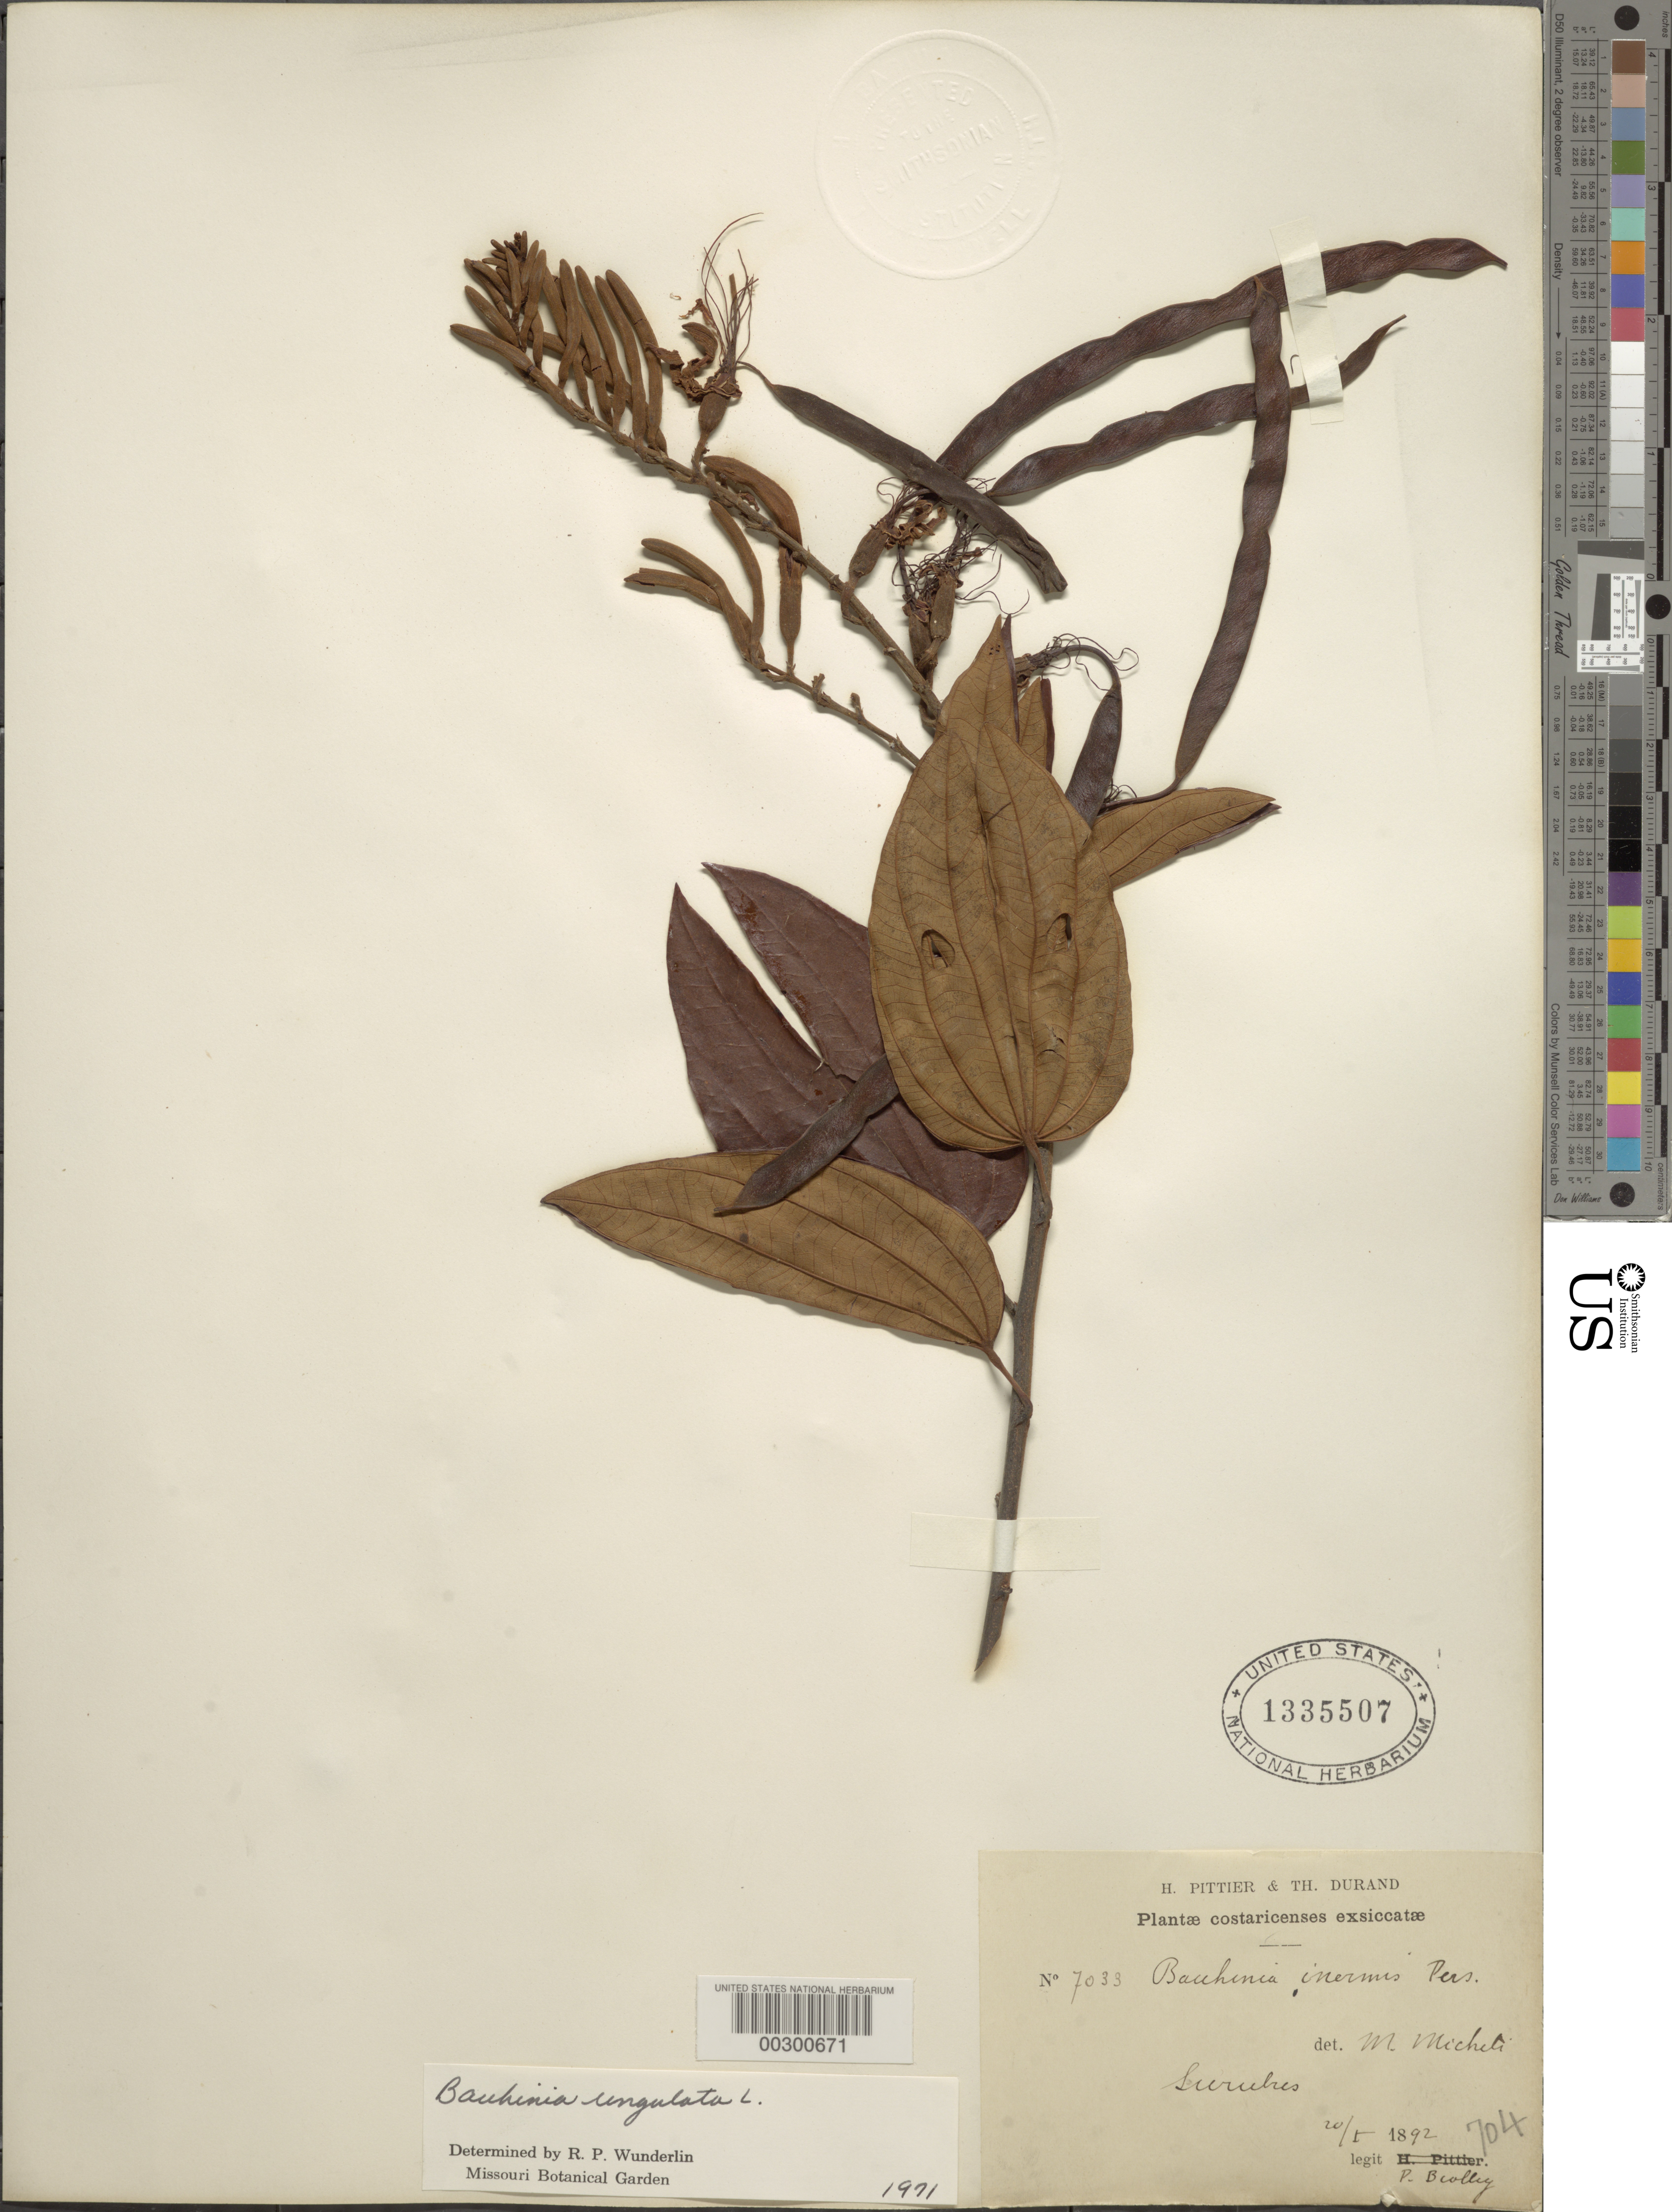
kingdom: Plantae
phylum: Tracheophyta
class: Magnoliopsida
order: Fabales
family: Fabaceae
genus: Bauhinia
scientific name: Bauhinia ungulata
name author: L.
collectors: P. Biolley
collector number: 7033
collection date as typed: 20 Jan 1892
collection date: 1892-01-20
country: Costa Rica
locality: Sierubes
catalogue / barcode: US 1335507